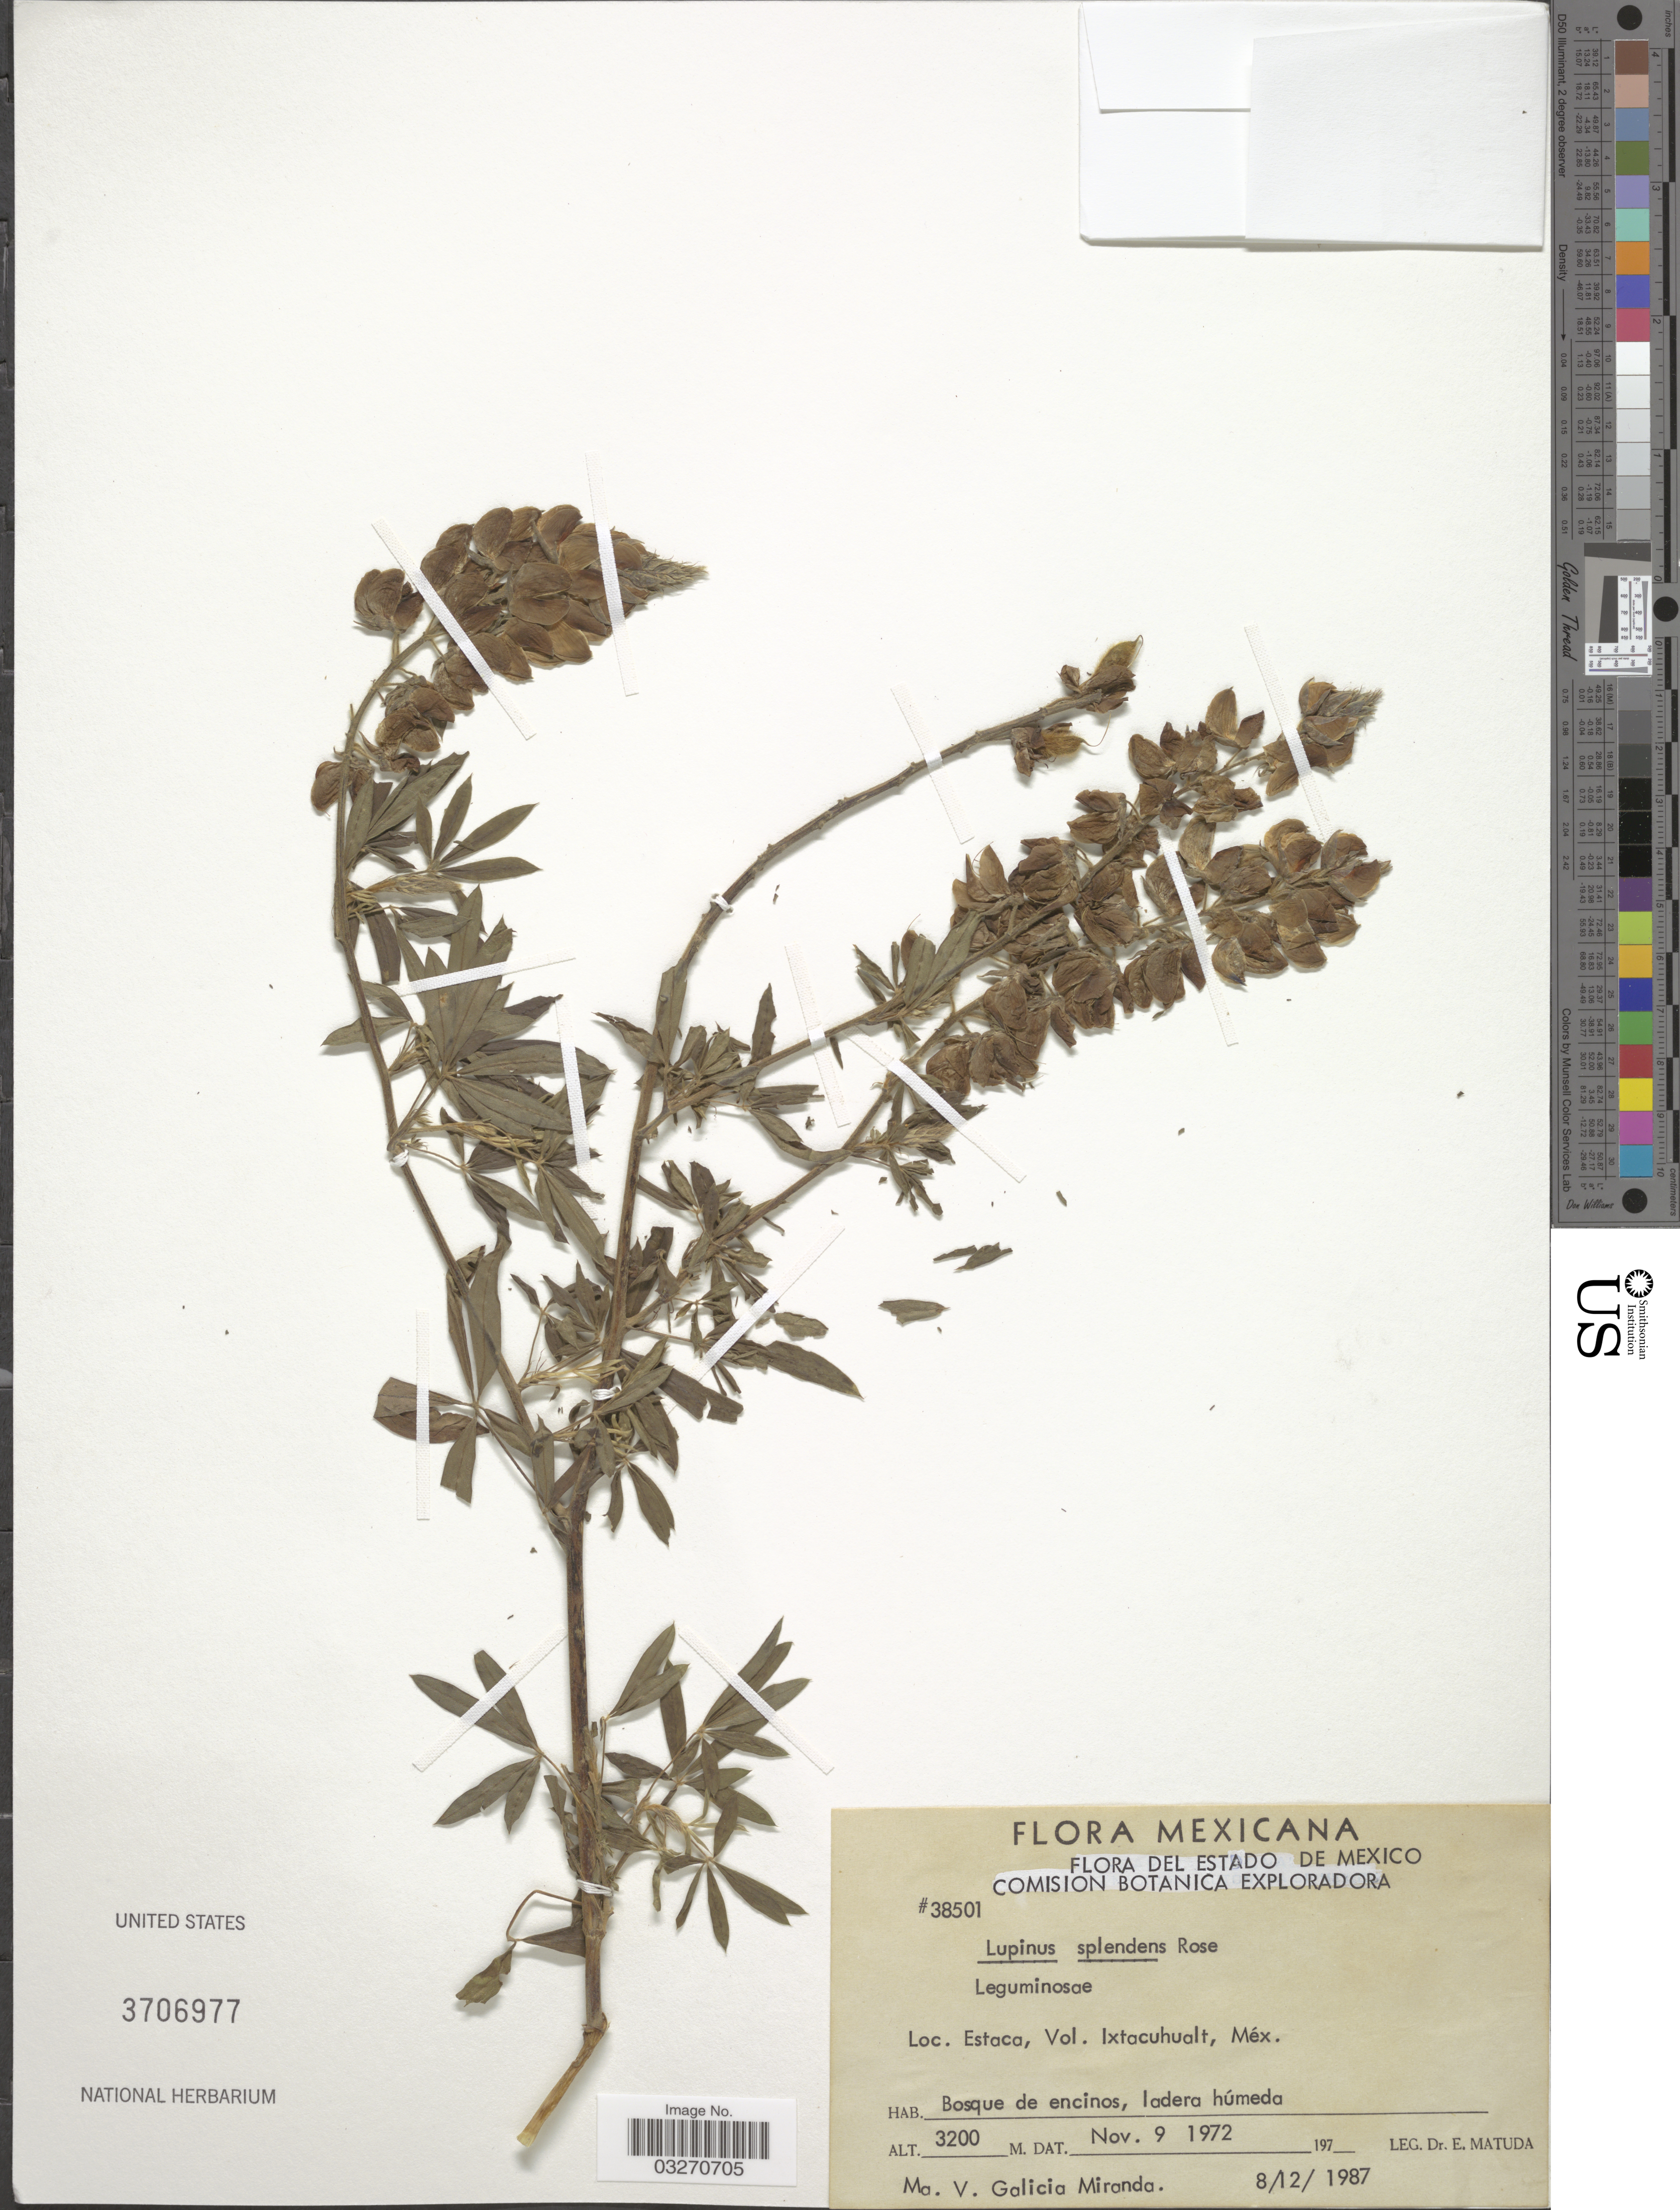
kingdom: Plantae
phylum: Tracheophyta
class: Magnoliopsida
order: Fabales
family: Fabaceae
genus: Lupinus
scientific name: Lupinus splendens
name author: Rose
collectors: E. Matuda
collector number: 38501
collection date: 1972-11-09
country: Mexico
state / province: México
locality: Estaca, Vol. Ixtacuhualt, Méx.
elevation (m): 3200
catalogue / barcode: US 3706977